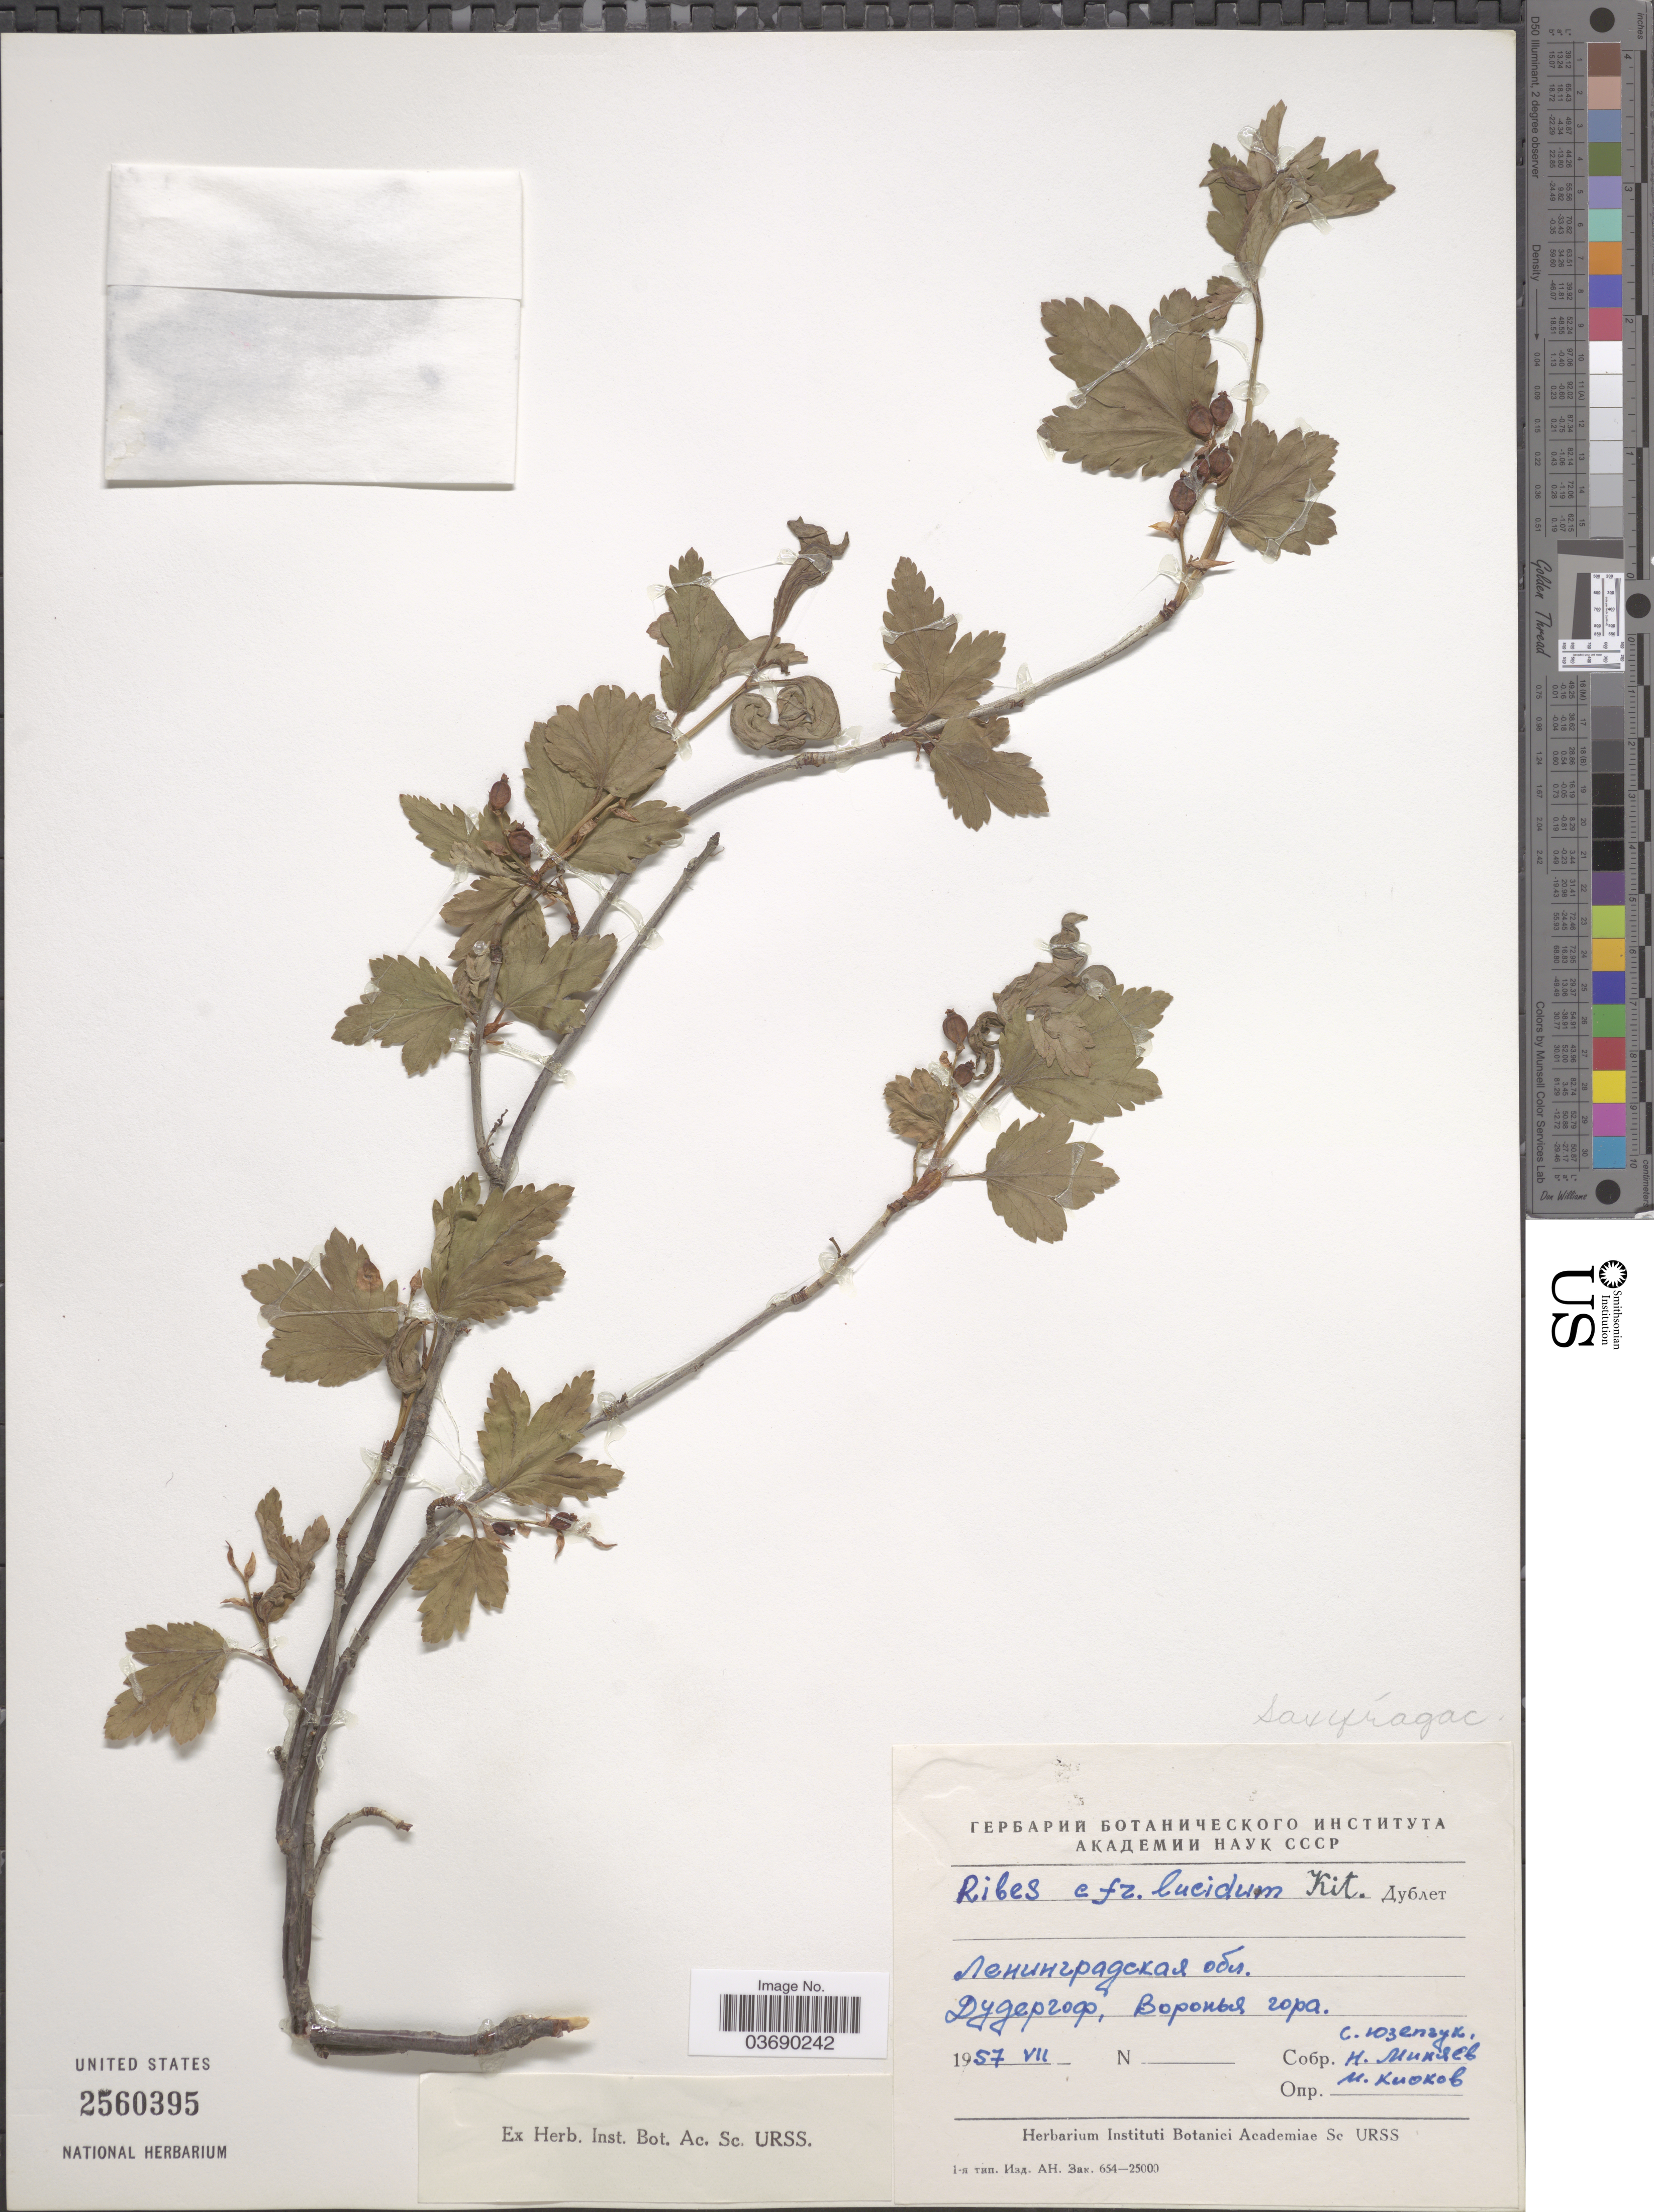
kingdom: Plantae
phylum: Tracheophyta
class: Magnoliopsida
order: Saxifragales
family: Grossulariaceae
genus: Ribes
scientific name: Ribes luridum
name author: Hook. f. & Thomson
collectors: S. Uzenchuk, N. Minyaev & M. Knokov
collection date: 1957-07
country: Russian Federation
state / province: Leningrad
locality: Dudergof, Mt. Voronya.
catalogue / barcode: US 2560395